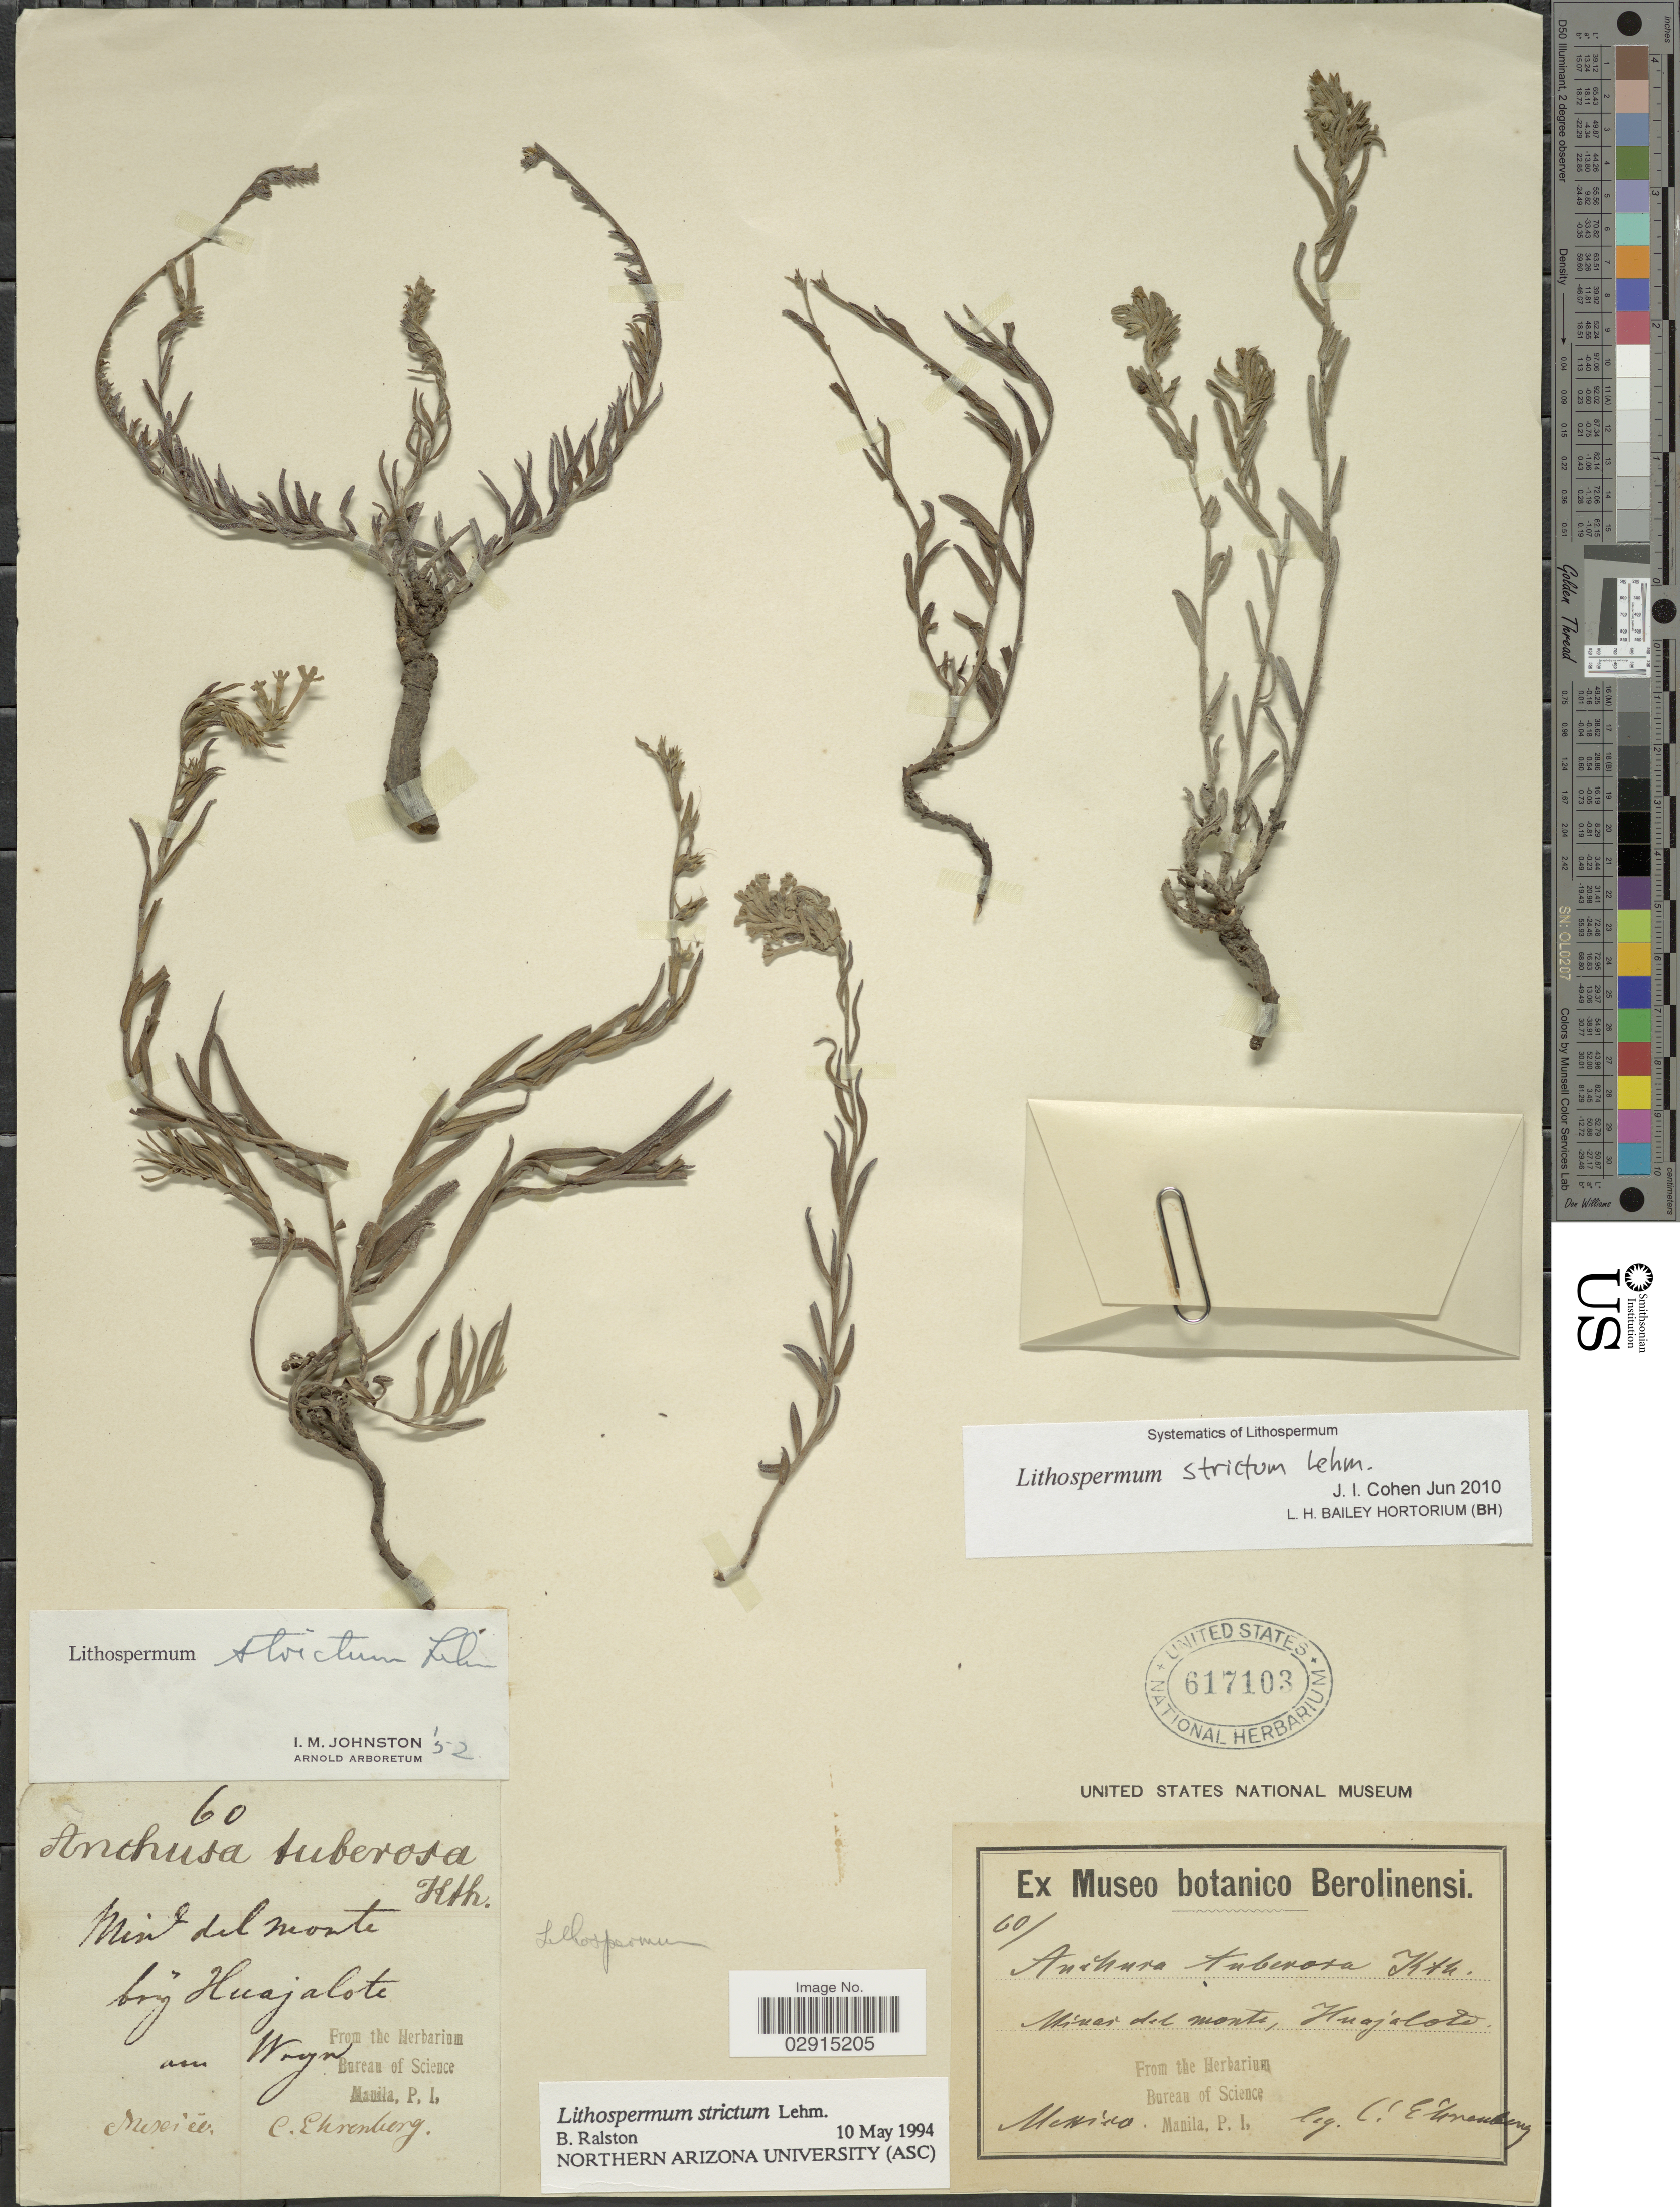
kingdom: Plantae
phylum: Tracheophyta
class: Magnoliopsida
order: Boraginales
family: Boraginaceae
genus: Lithospermum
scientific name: Lithospermum strictum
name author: Lehm.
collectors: C. G. Ehrenberg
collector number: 60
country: Mexico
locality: Minas del monte, berg Huajalote am Wryn. [interpreted]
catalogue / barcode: US 617103